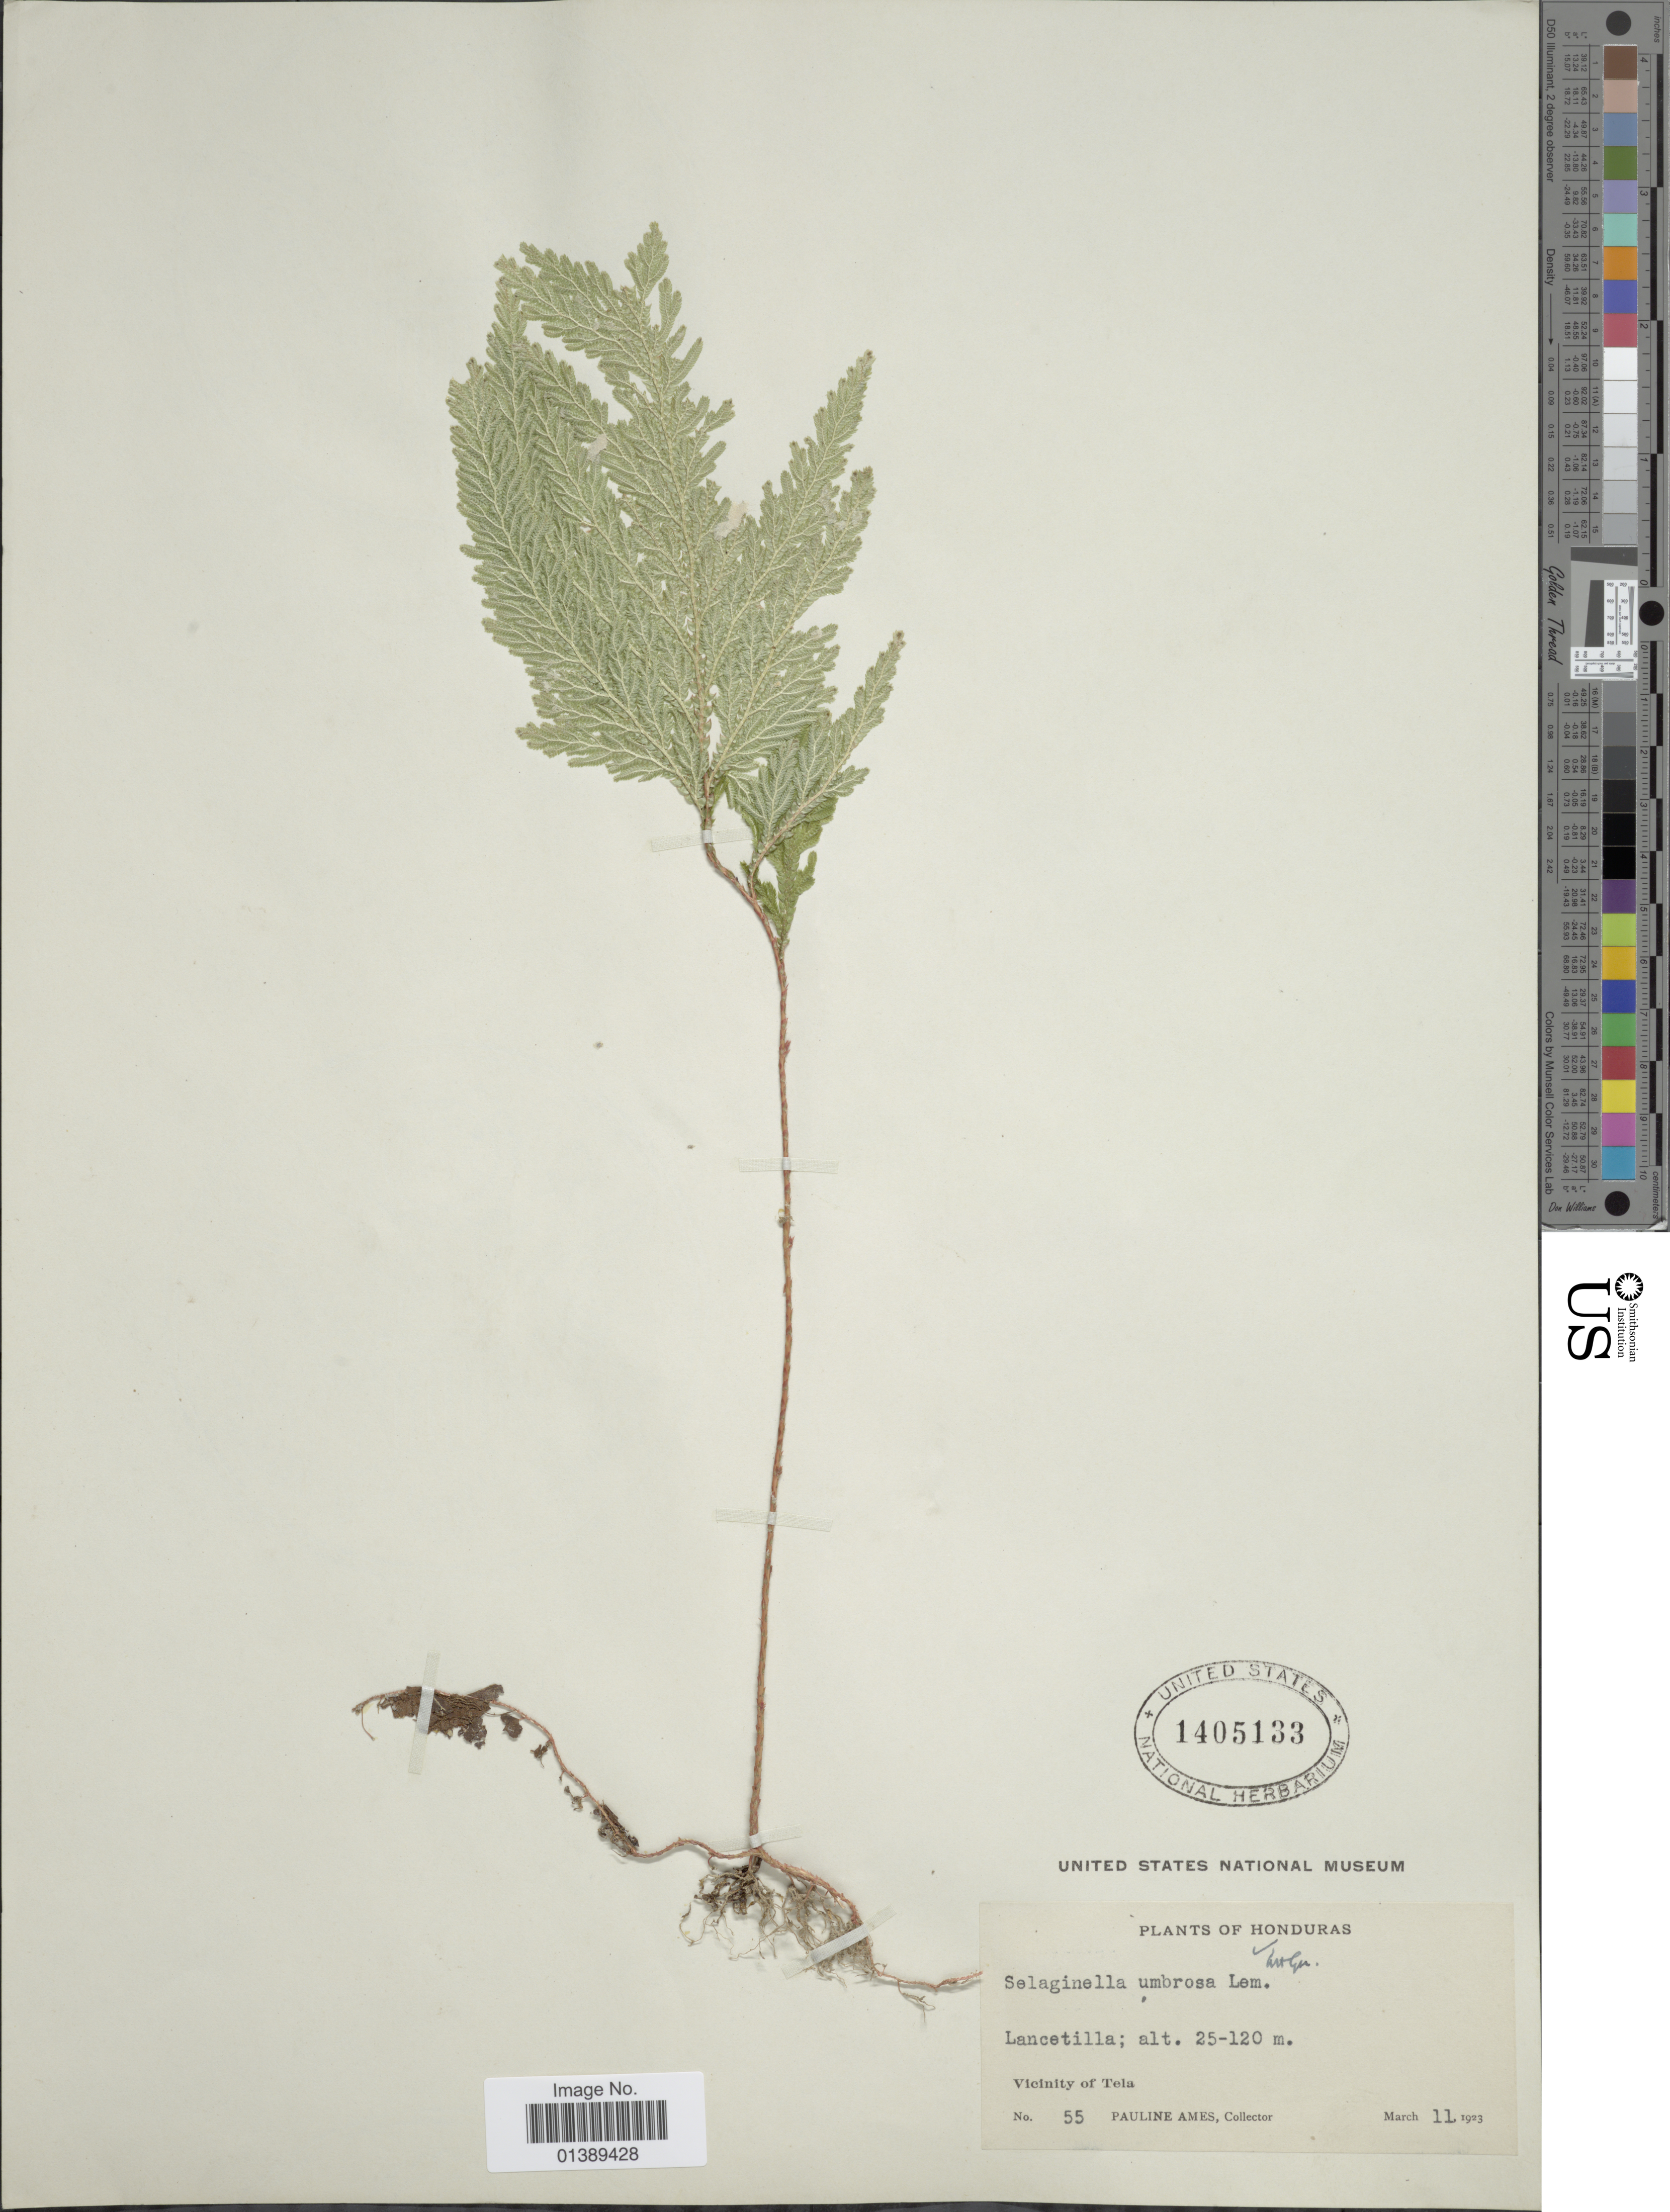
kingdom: Plantae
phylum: Tracheophyta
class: Lycopodiopsida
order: Selaginellales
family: Selaginellaceae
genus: Selaginella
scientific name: Selaginella umbrosa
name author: Lem. ex Hieron.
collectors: P. Ames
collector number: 55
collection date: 1923-03-11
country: Honduras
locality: Lancetilla, Vicinity of Tela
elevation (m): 25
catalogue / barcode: US 1405133